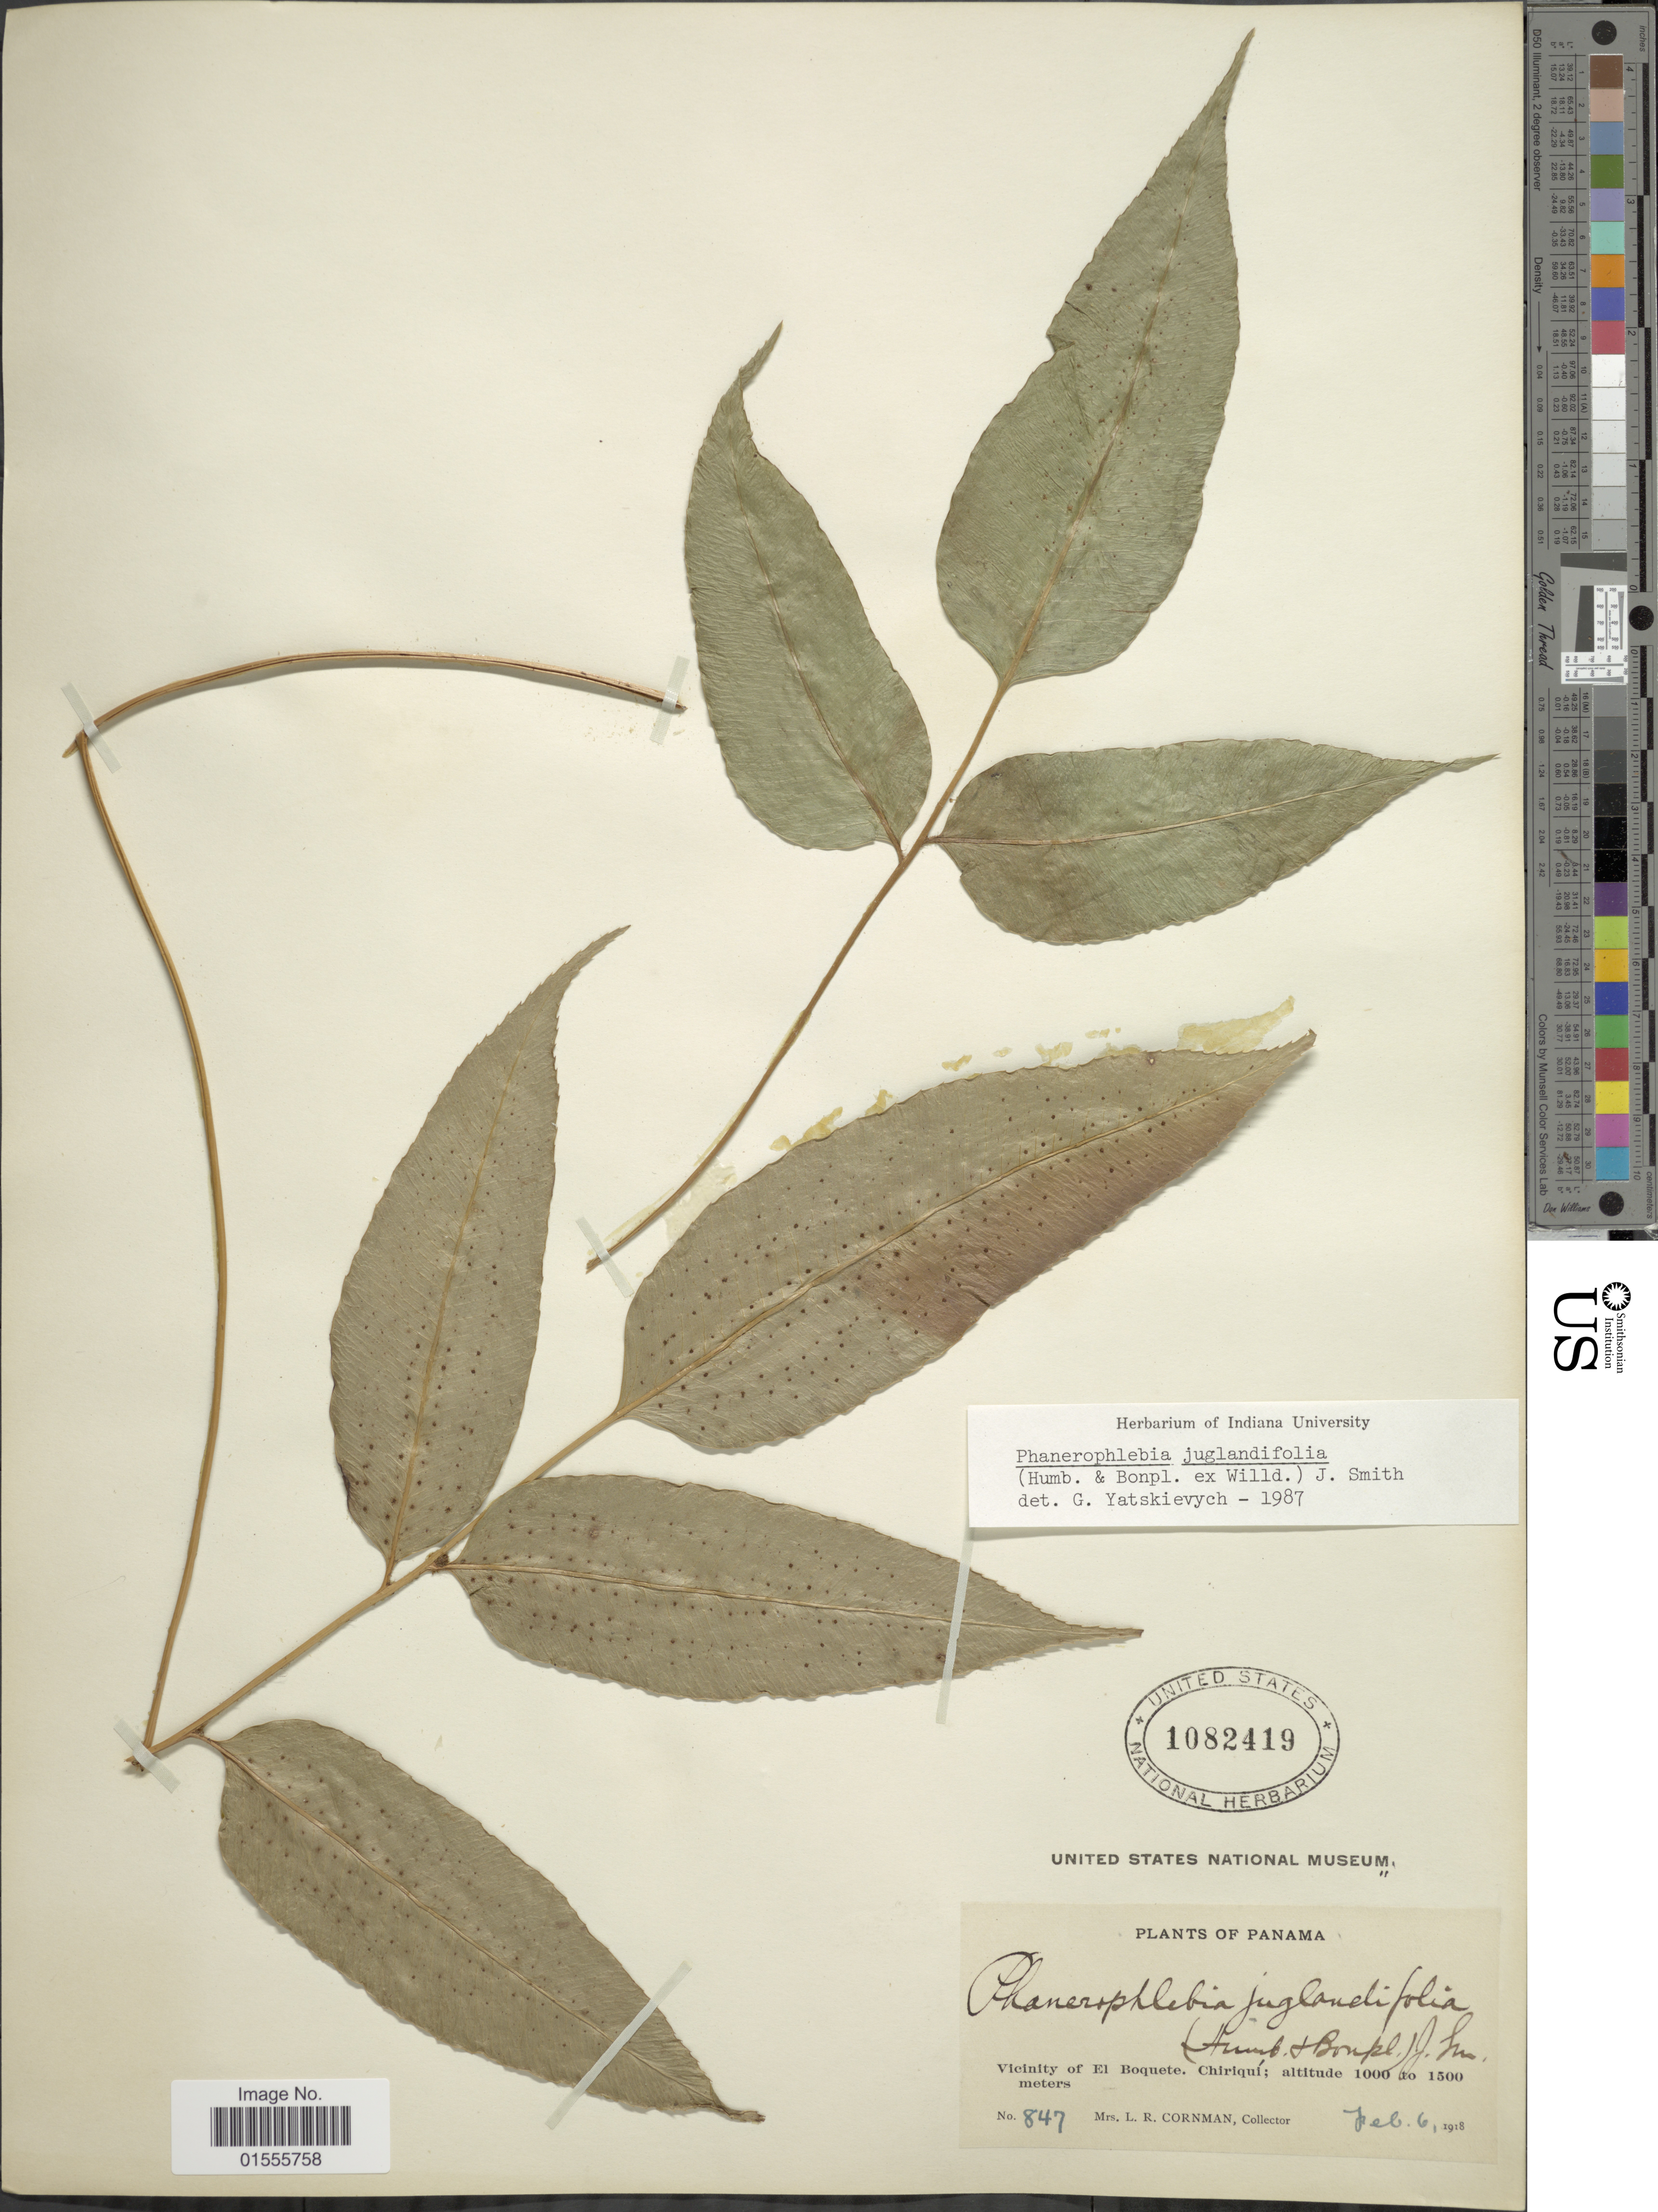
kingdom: Plantae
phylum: Tracheophyta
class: Polypodiopsida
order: Polypodiales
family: Dryopteridaceae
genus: Phanerophlebia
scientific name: Phanerophlebia juglandifolia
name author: (Willd.) J. Sm.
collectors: L. Cornman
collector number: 847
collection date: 1918-02-06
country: Panama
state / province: Chiriqui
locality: Vicinity of El Boquete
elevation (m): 1000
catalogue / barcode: US 1082419